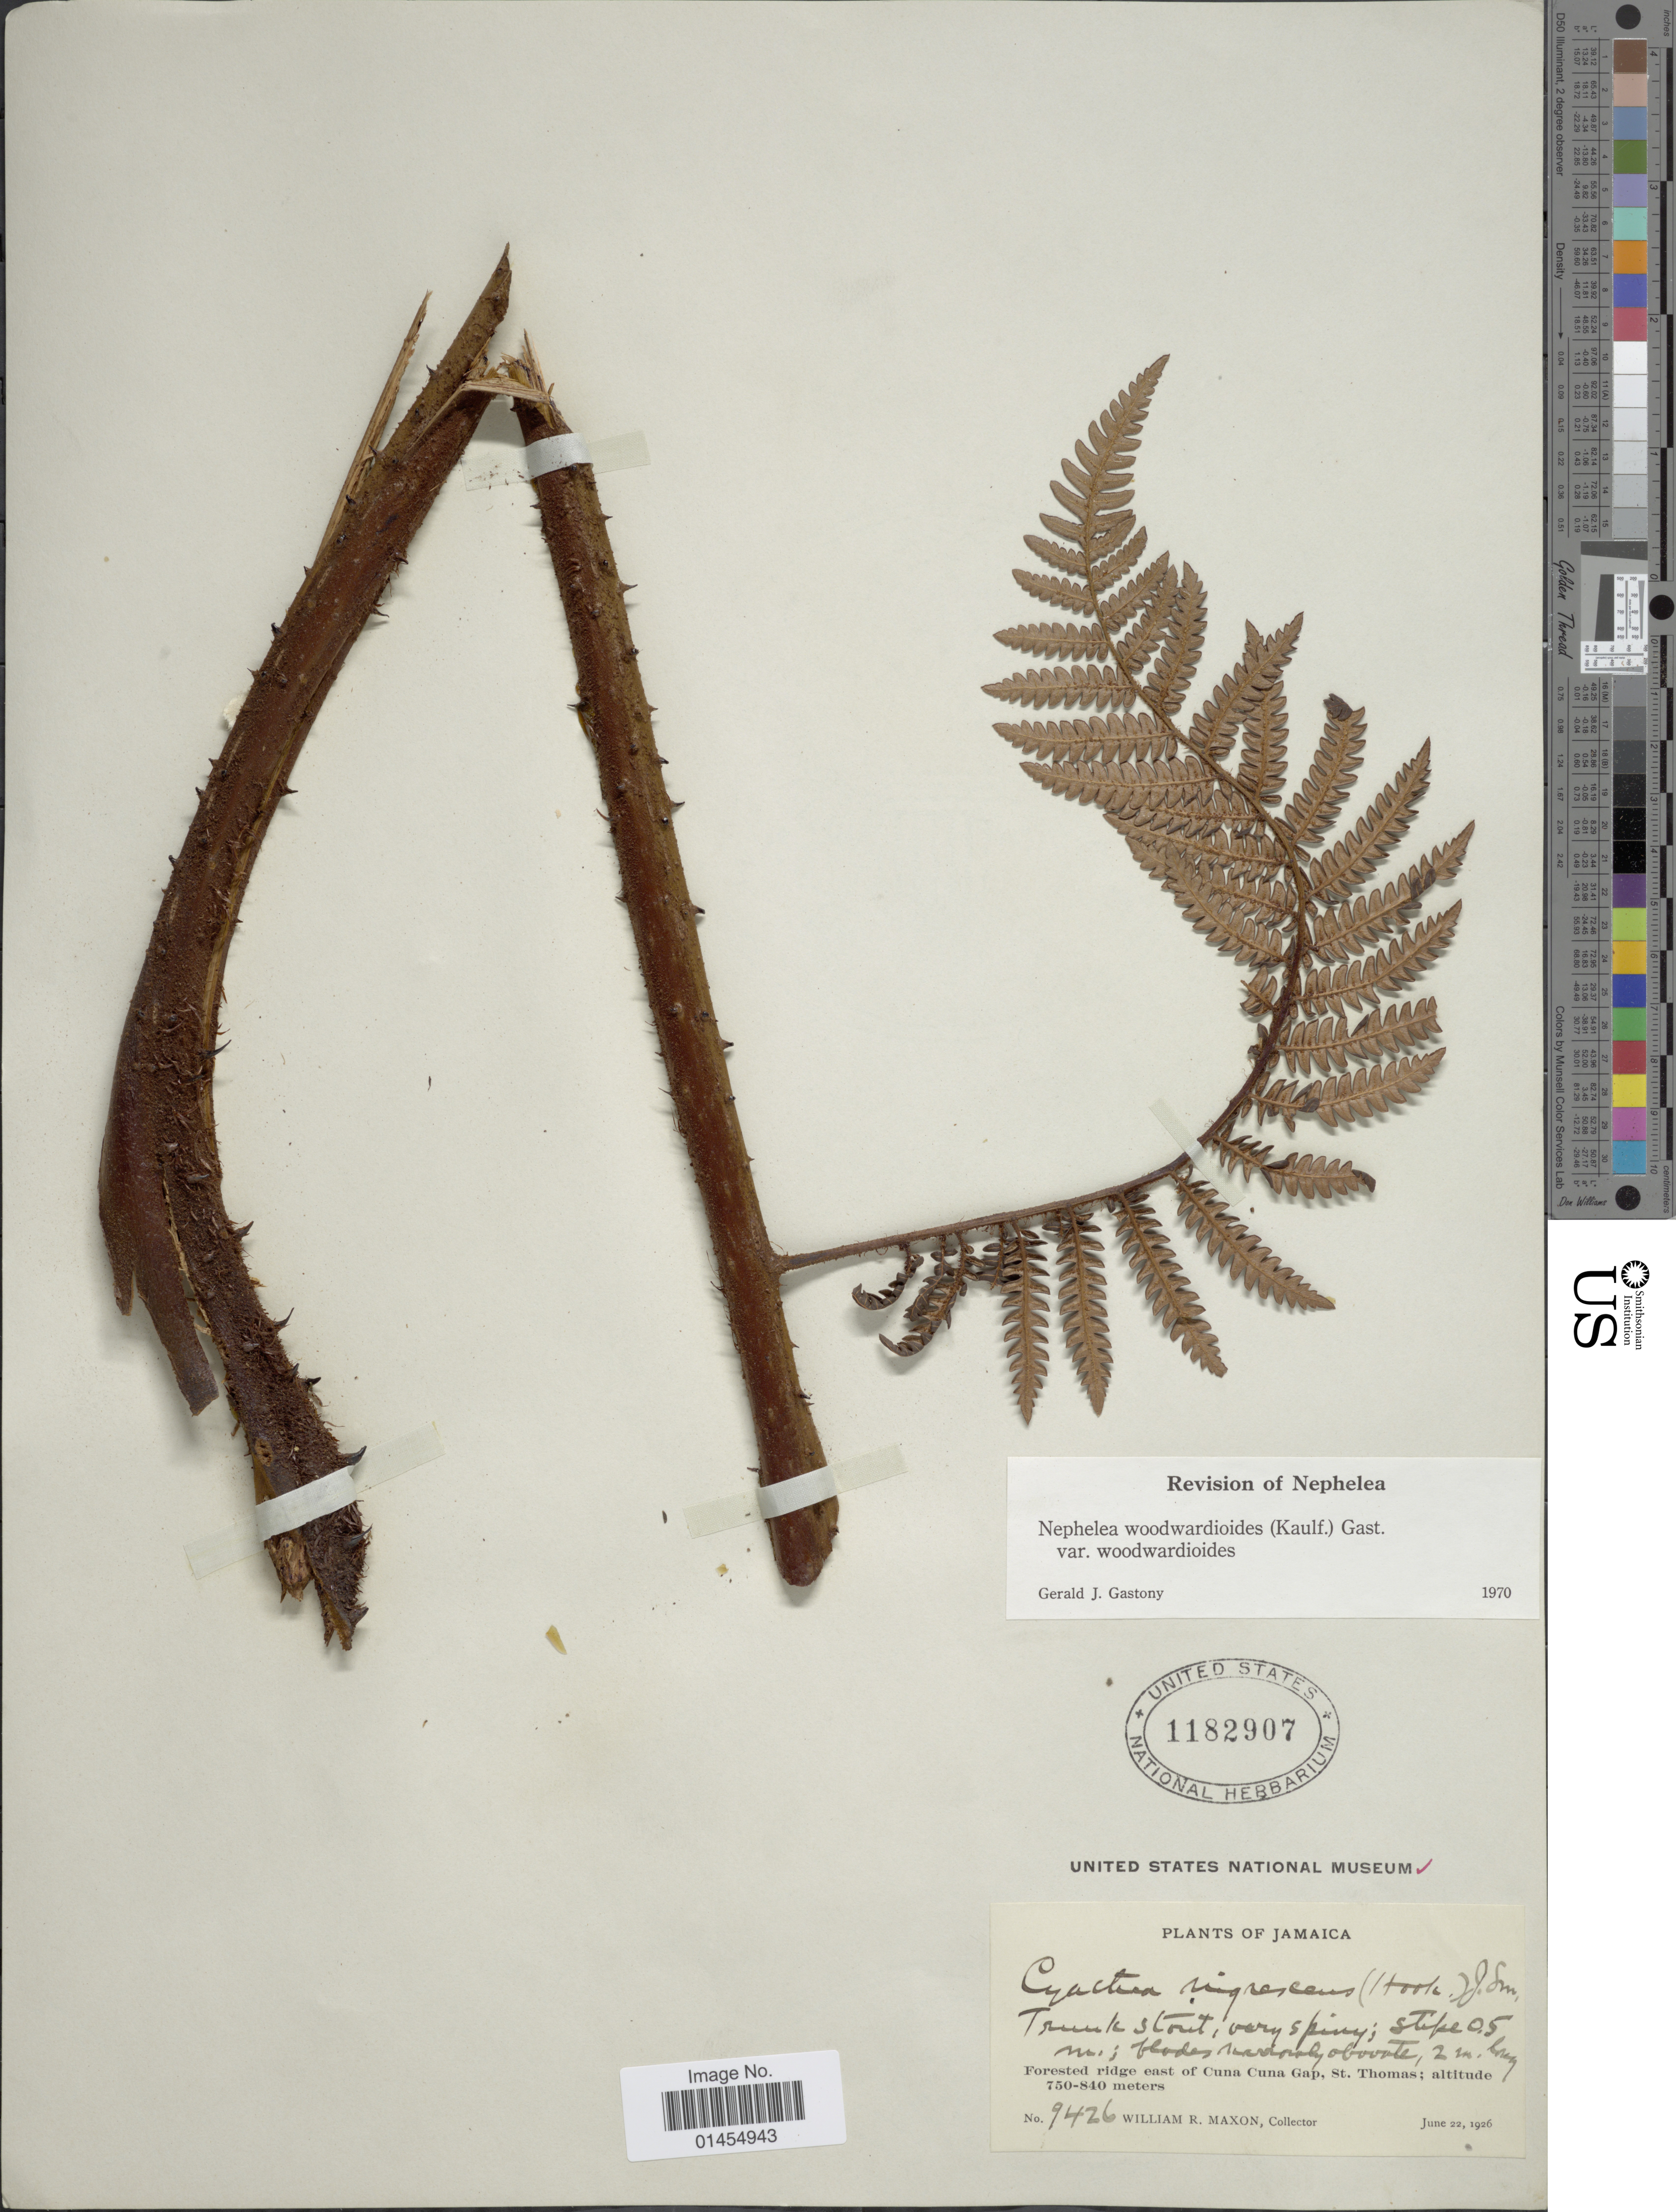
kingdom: Plantae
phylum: Tracheophyta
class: Polypodiopsida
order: Cyatheales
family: Cyatheaceae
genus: Alsophila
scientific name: Alsophila woodwardioides var. woodwardioides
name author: (Kaulf.) D.S. Conant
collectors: W. R. Maxon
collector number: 9426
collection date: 1926-06-22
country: Jamaica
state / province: Saint Thomas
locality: Forested ridge east of Cuna Cuna Gap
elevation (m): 750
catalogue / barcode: US 1182907